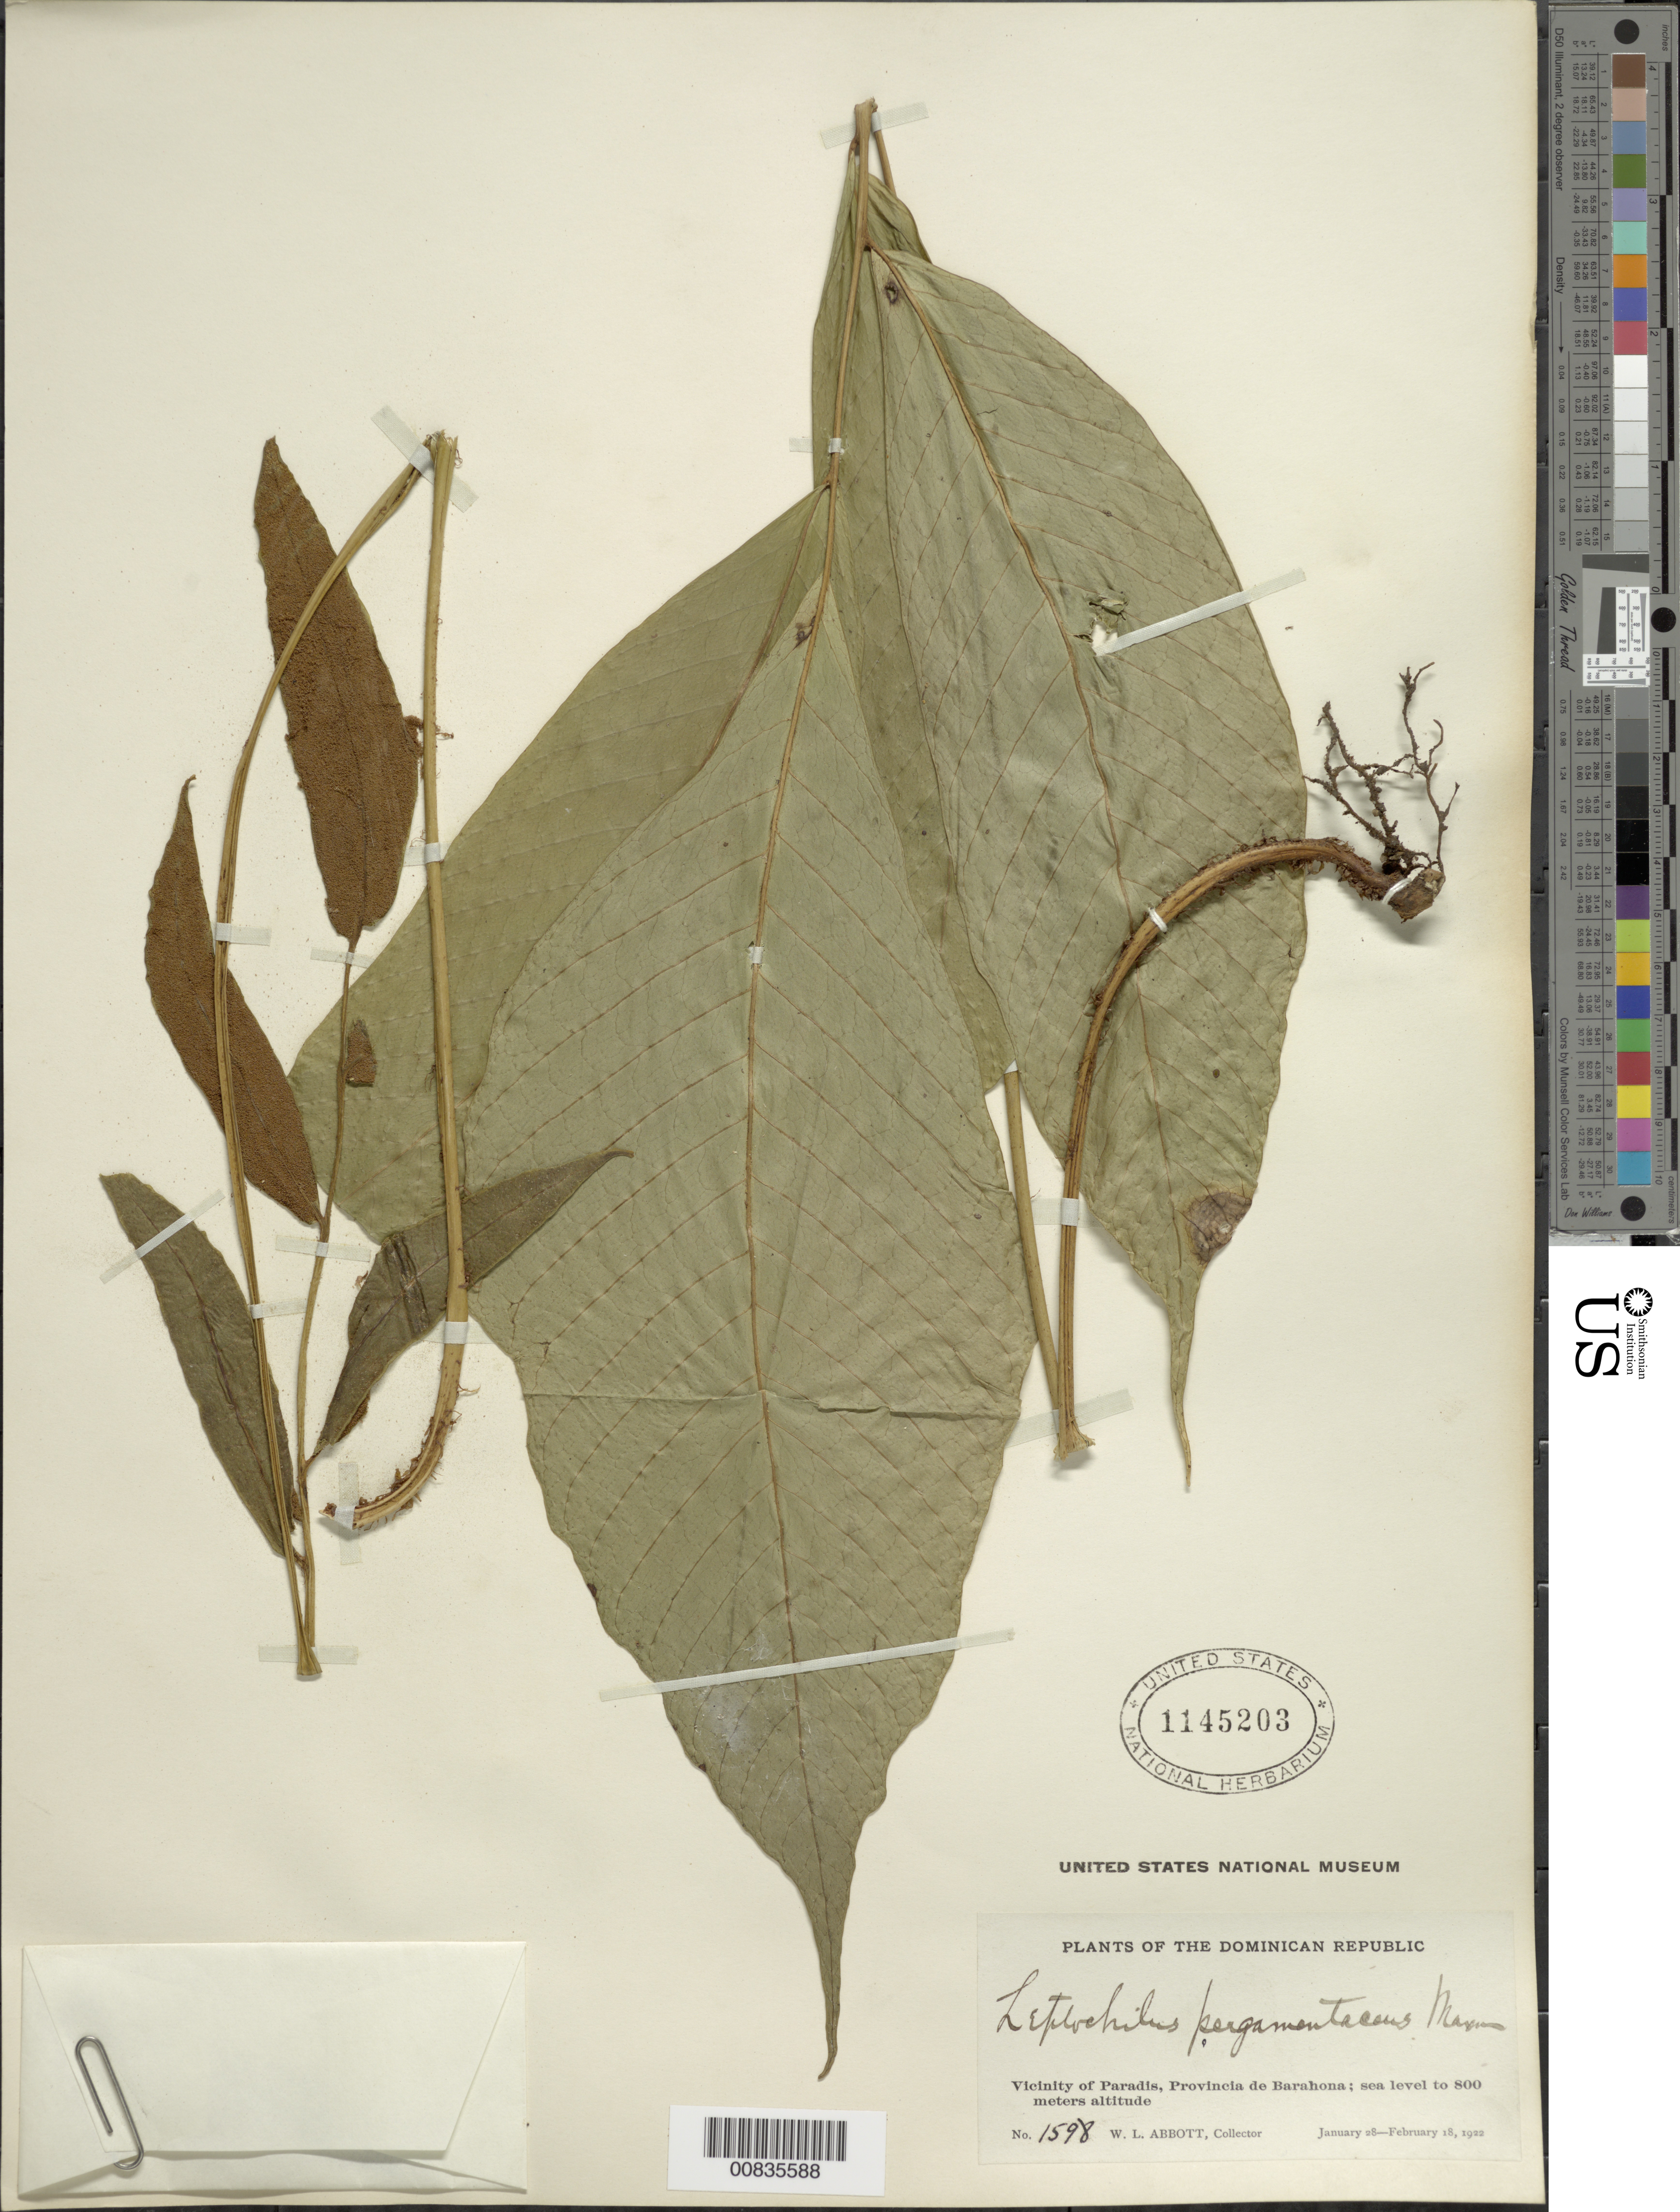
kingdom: Plantae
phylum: Tracheophyta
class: Polypodiopsida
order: Polypodiales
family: Dryopteridaceae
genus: Mickelia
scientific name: Mickelia pergamentacea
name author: (Maxon) R.C. Moran et al.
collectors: W. L. Abbott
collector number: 1598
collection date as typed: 28 Jan 1922 to 18 Feb 1922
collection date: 1922-01-28/1922-02-18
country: Dominican Republic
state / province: Barahona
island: Hispaniola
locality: Paradis vicinity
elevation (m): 0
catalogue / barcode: US 1145203